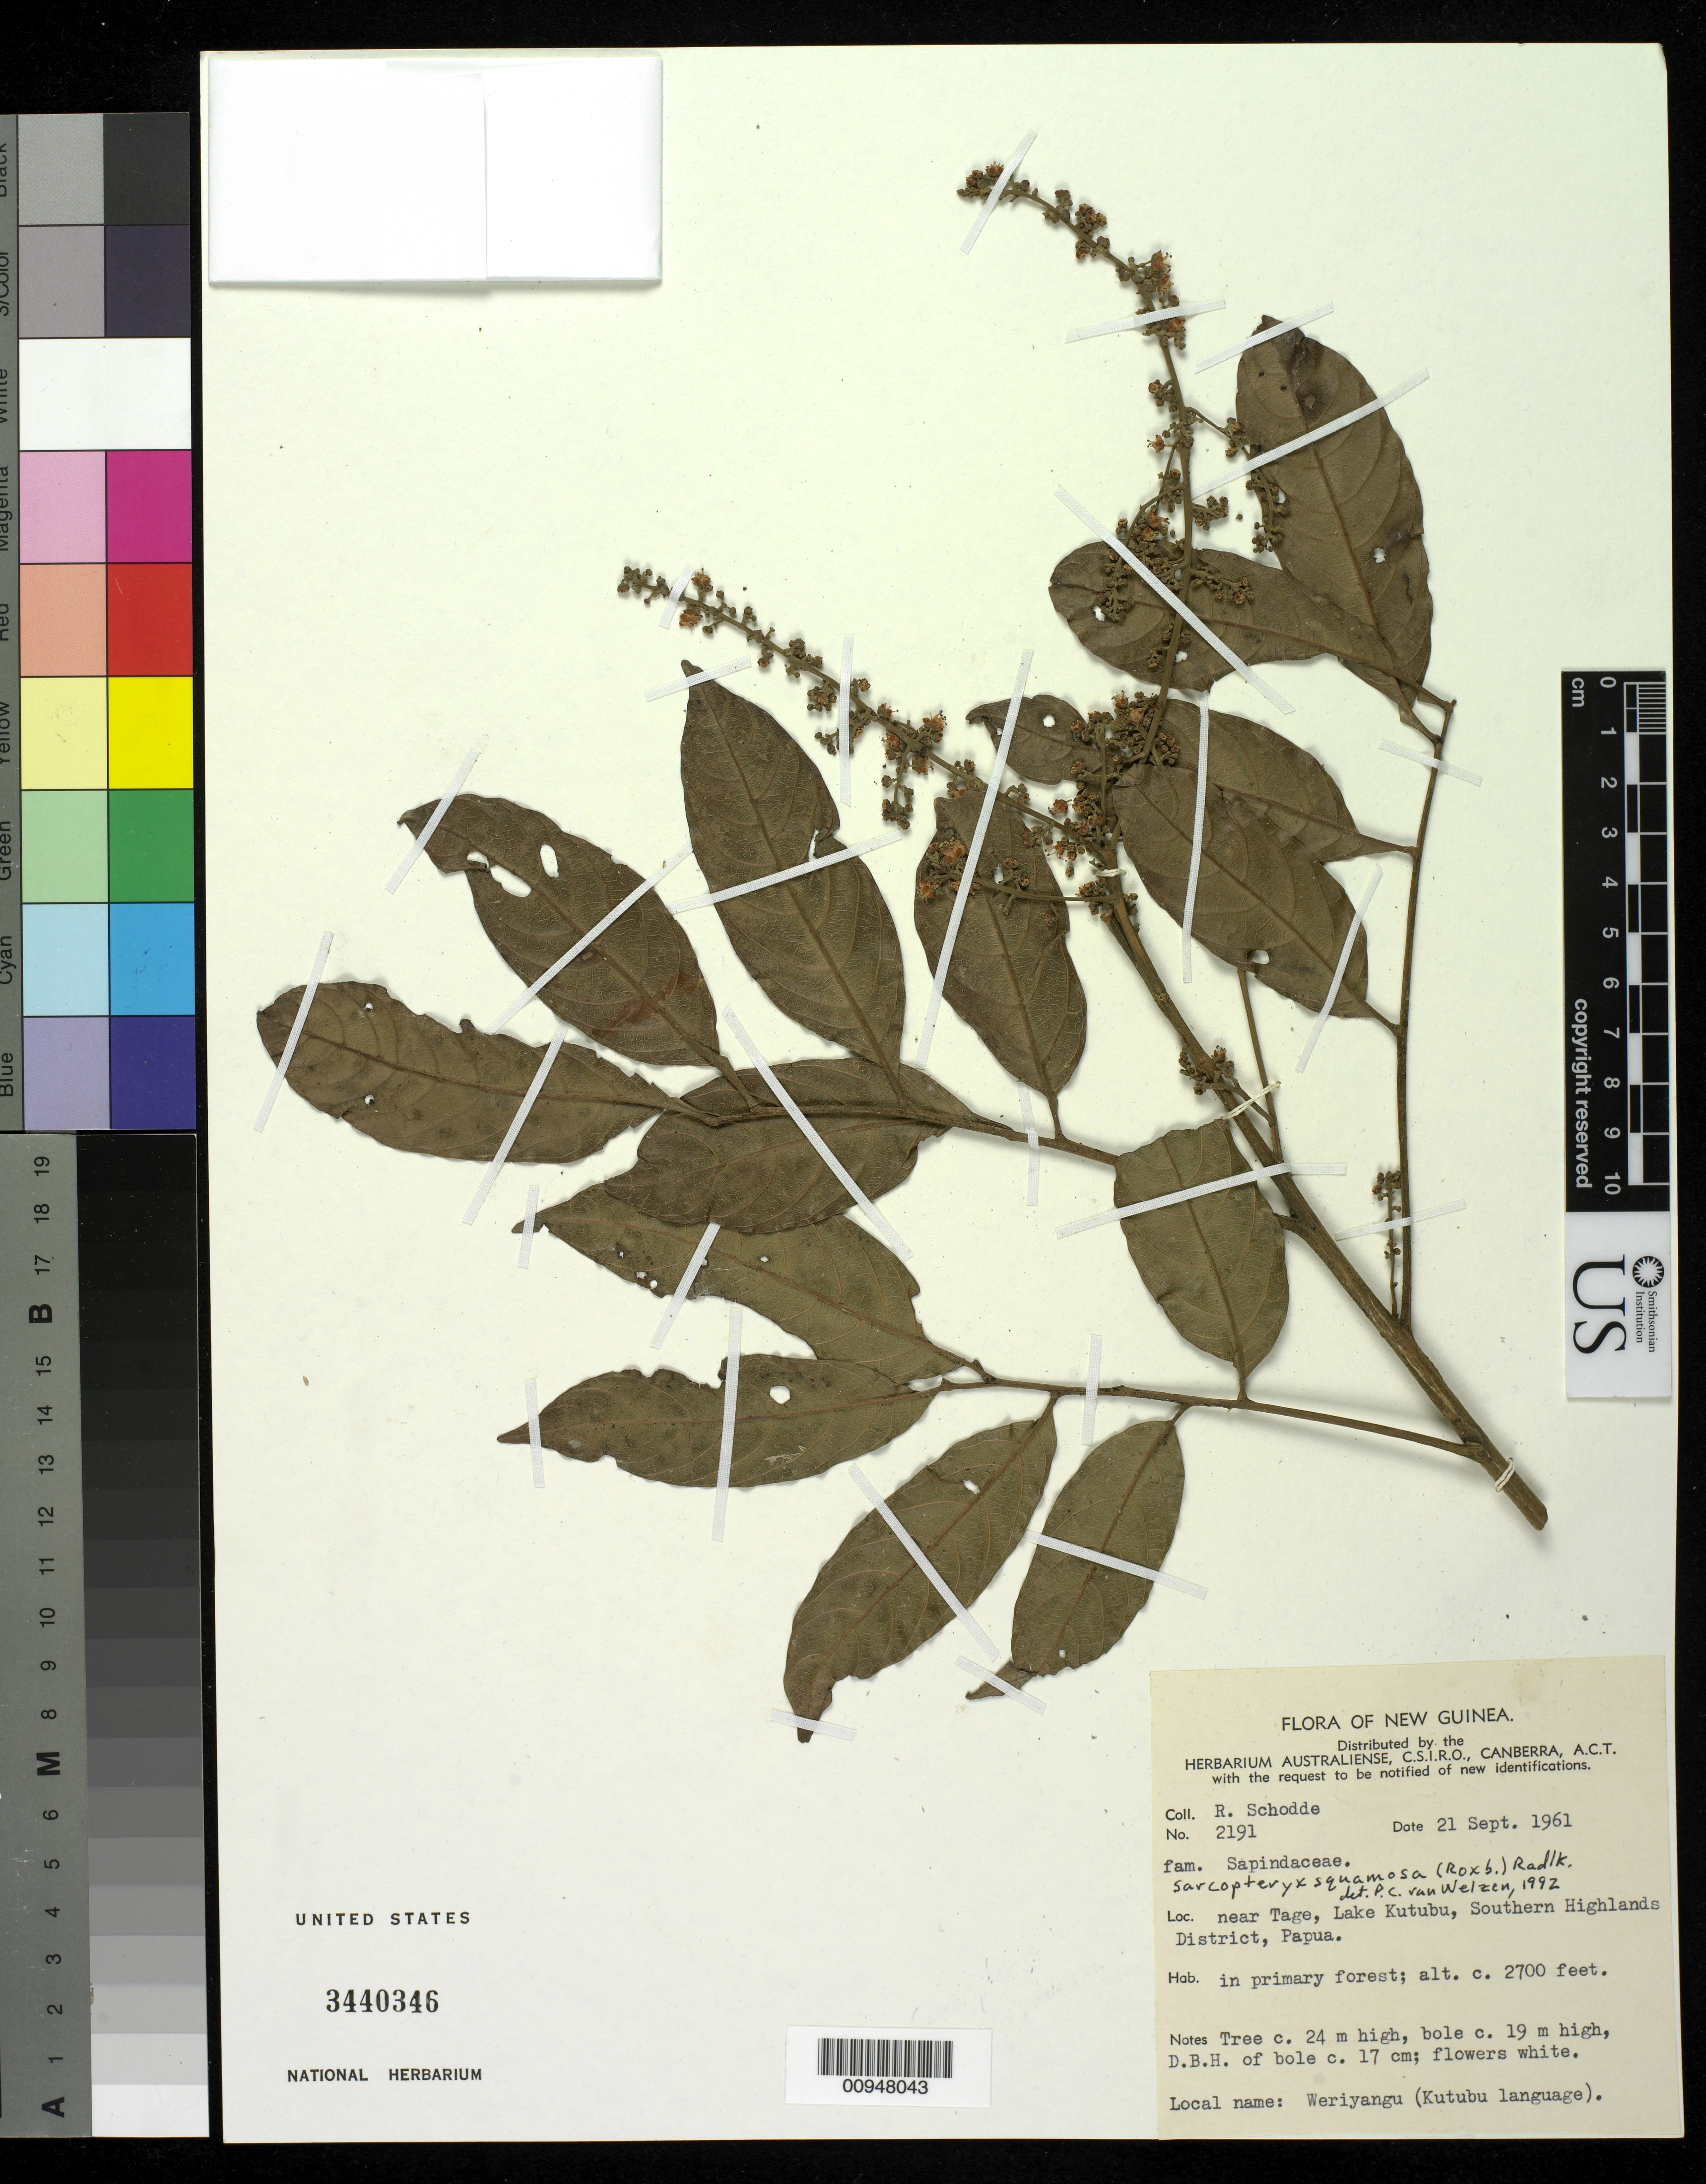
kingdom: Plantae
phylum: Tracheophyta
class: Magnoliopsida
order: Sapindales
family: Sapindaceae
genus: Sarcopteryx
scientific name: Sarcopteryx squamosa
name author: (Roxb.) Radlk.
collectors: R. Schodde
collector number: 2191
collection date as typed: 21 Sep 1961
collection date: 1961-09-21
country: Papua New Guinea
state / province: Southern Highlands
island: New Guinea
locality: Near Tage, Lake Kutubu, Southern Highlands District, Papua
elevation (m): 823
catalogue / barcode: US 3440346